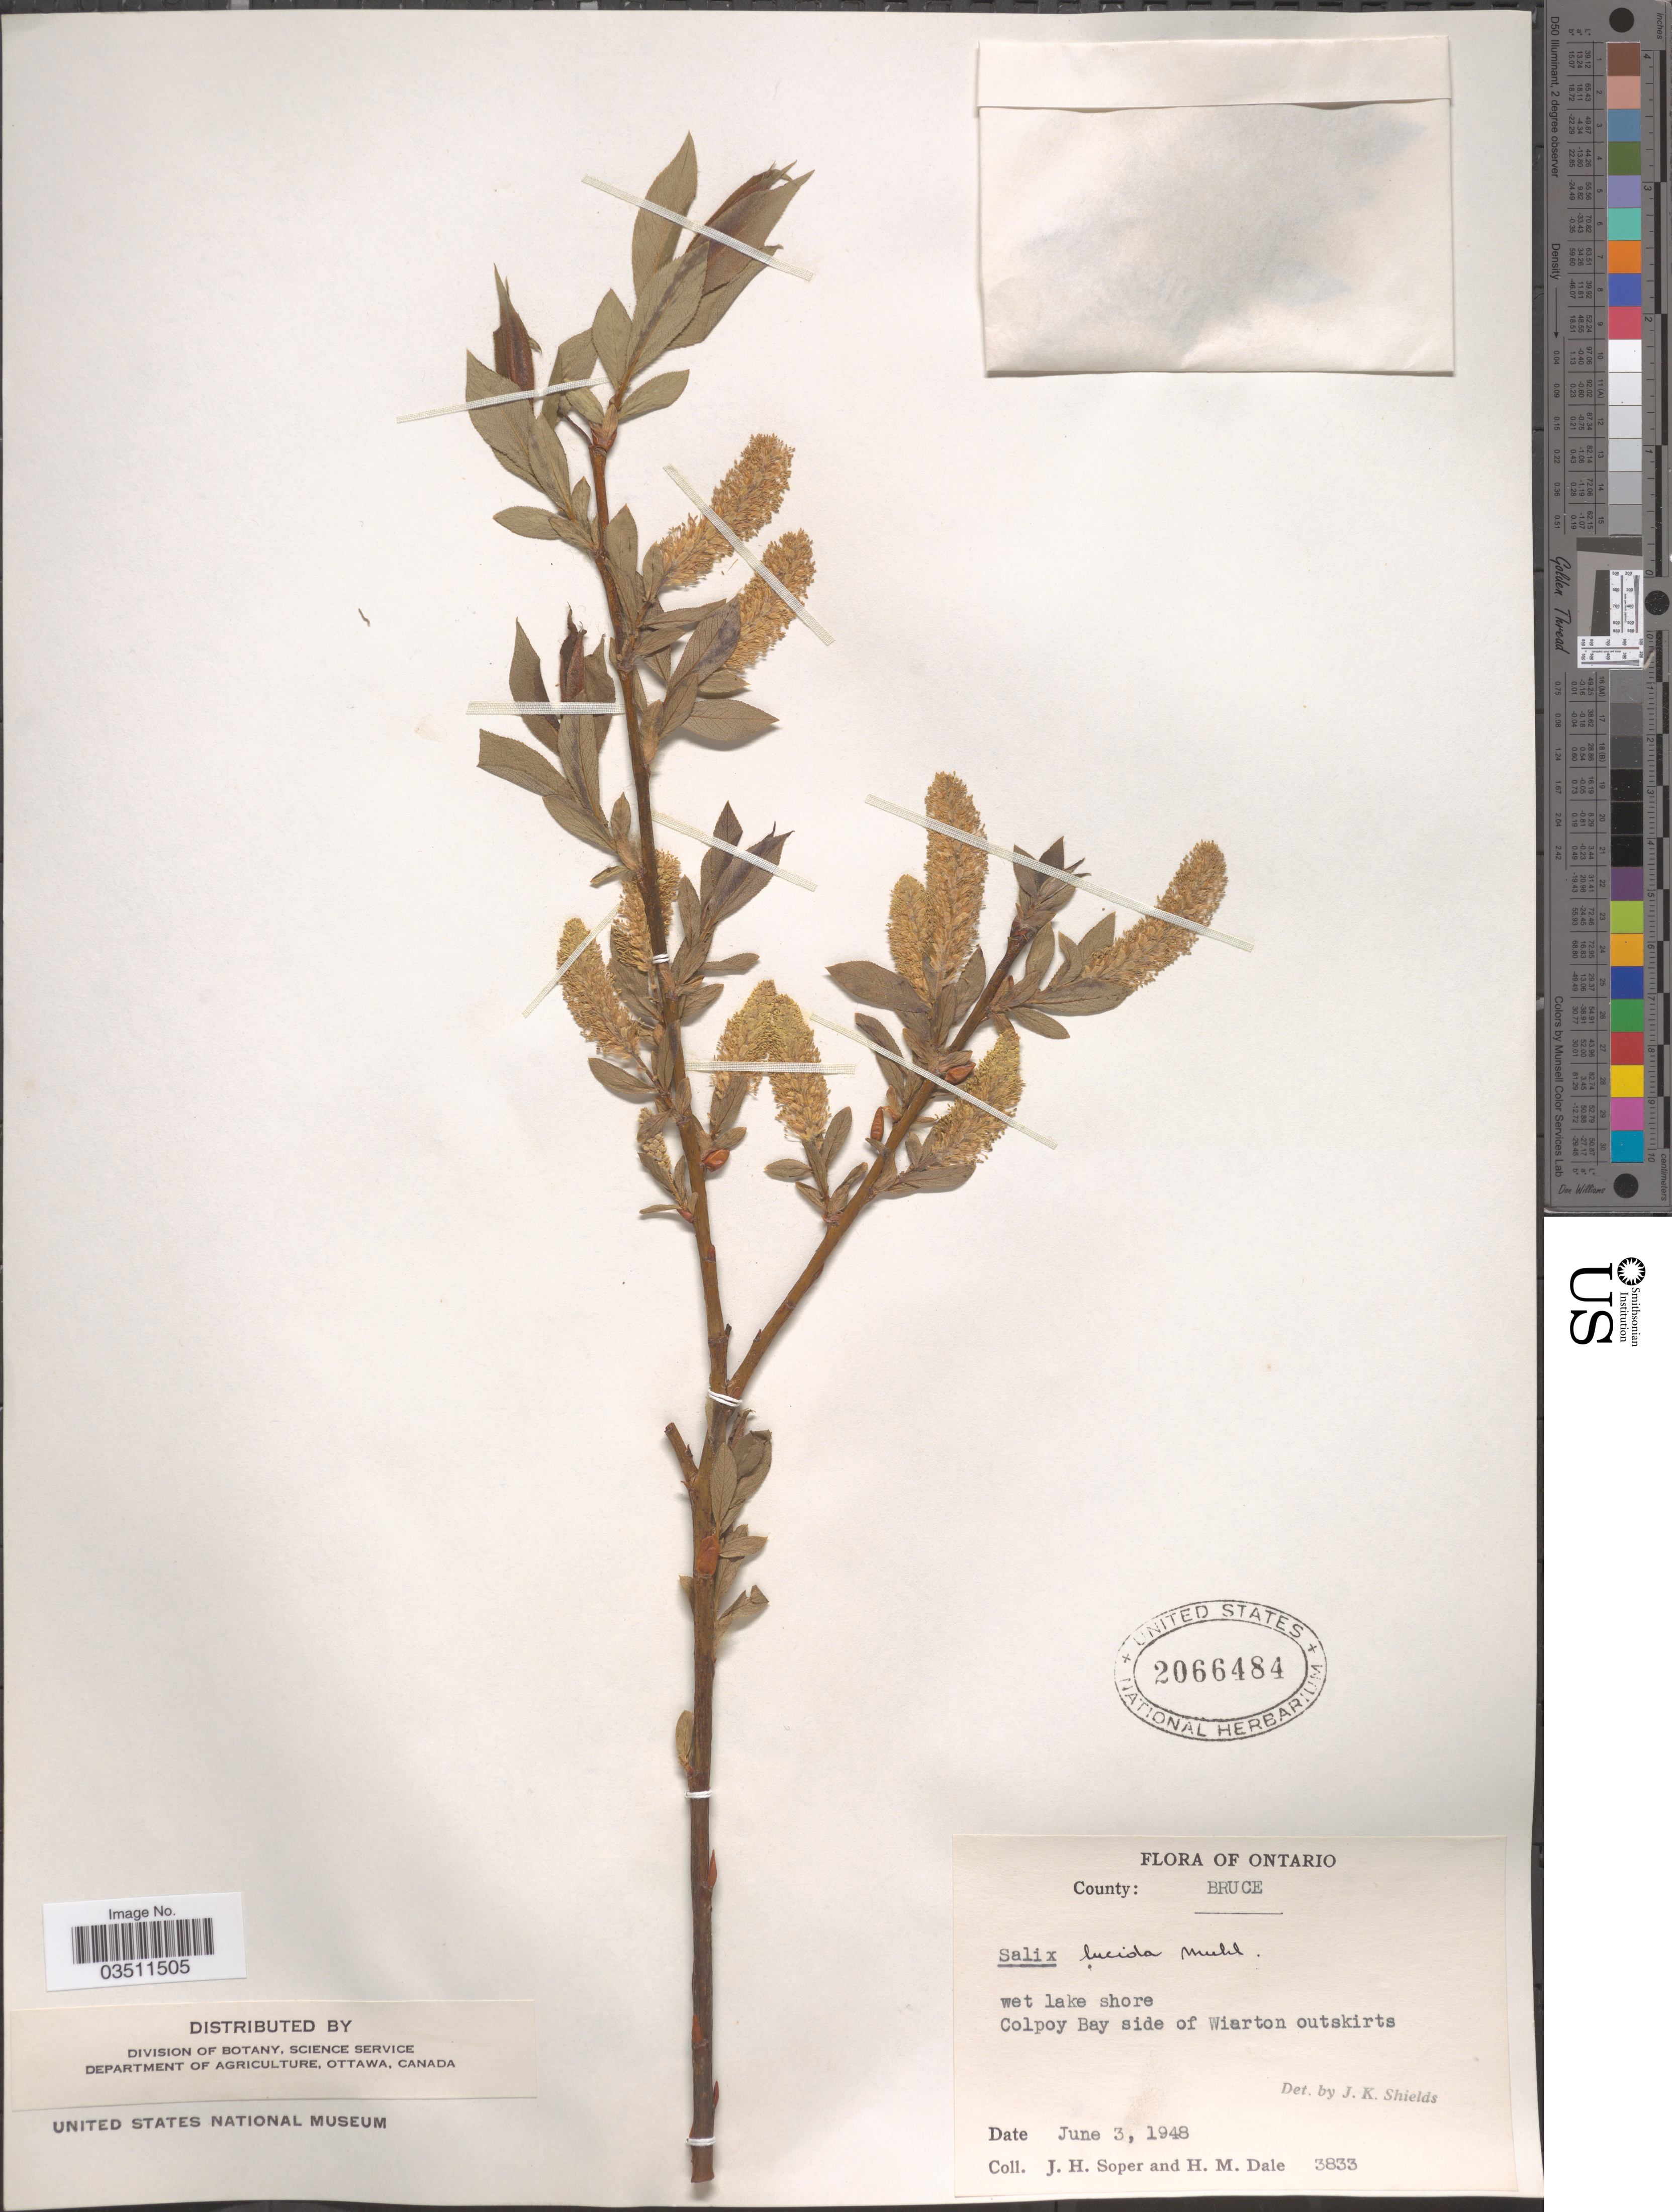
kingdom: Plantae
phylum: Tracheophyta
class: Magnoliopsida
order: Malpighiales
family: Salicaceae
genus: Salix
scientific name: Salix lucida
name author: Muhl.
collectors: J. H. Soper & H. M. Dale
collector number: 3833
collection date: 1948-06-03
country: Canada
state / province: Ontario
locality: County: Bruce, wet lake shore. Colpoy Bay side of Wiarton outskirts.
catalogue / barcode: US 2066484